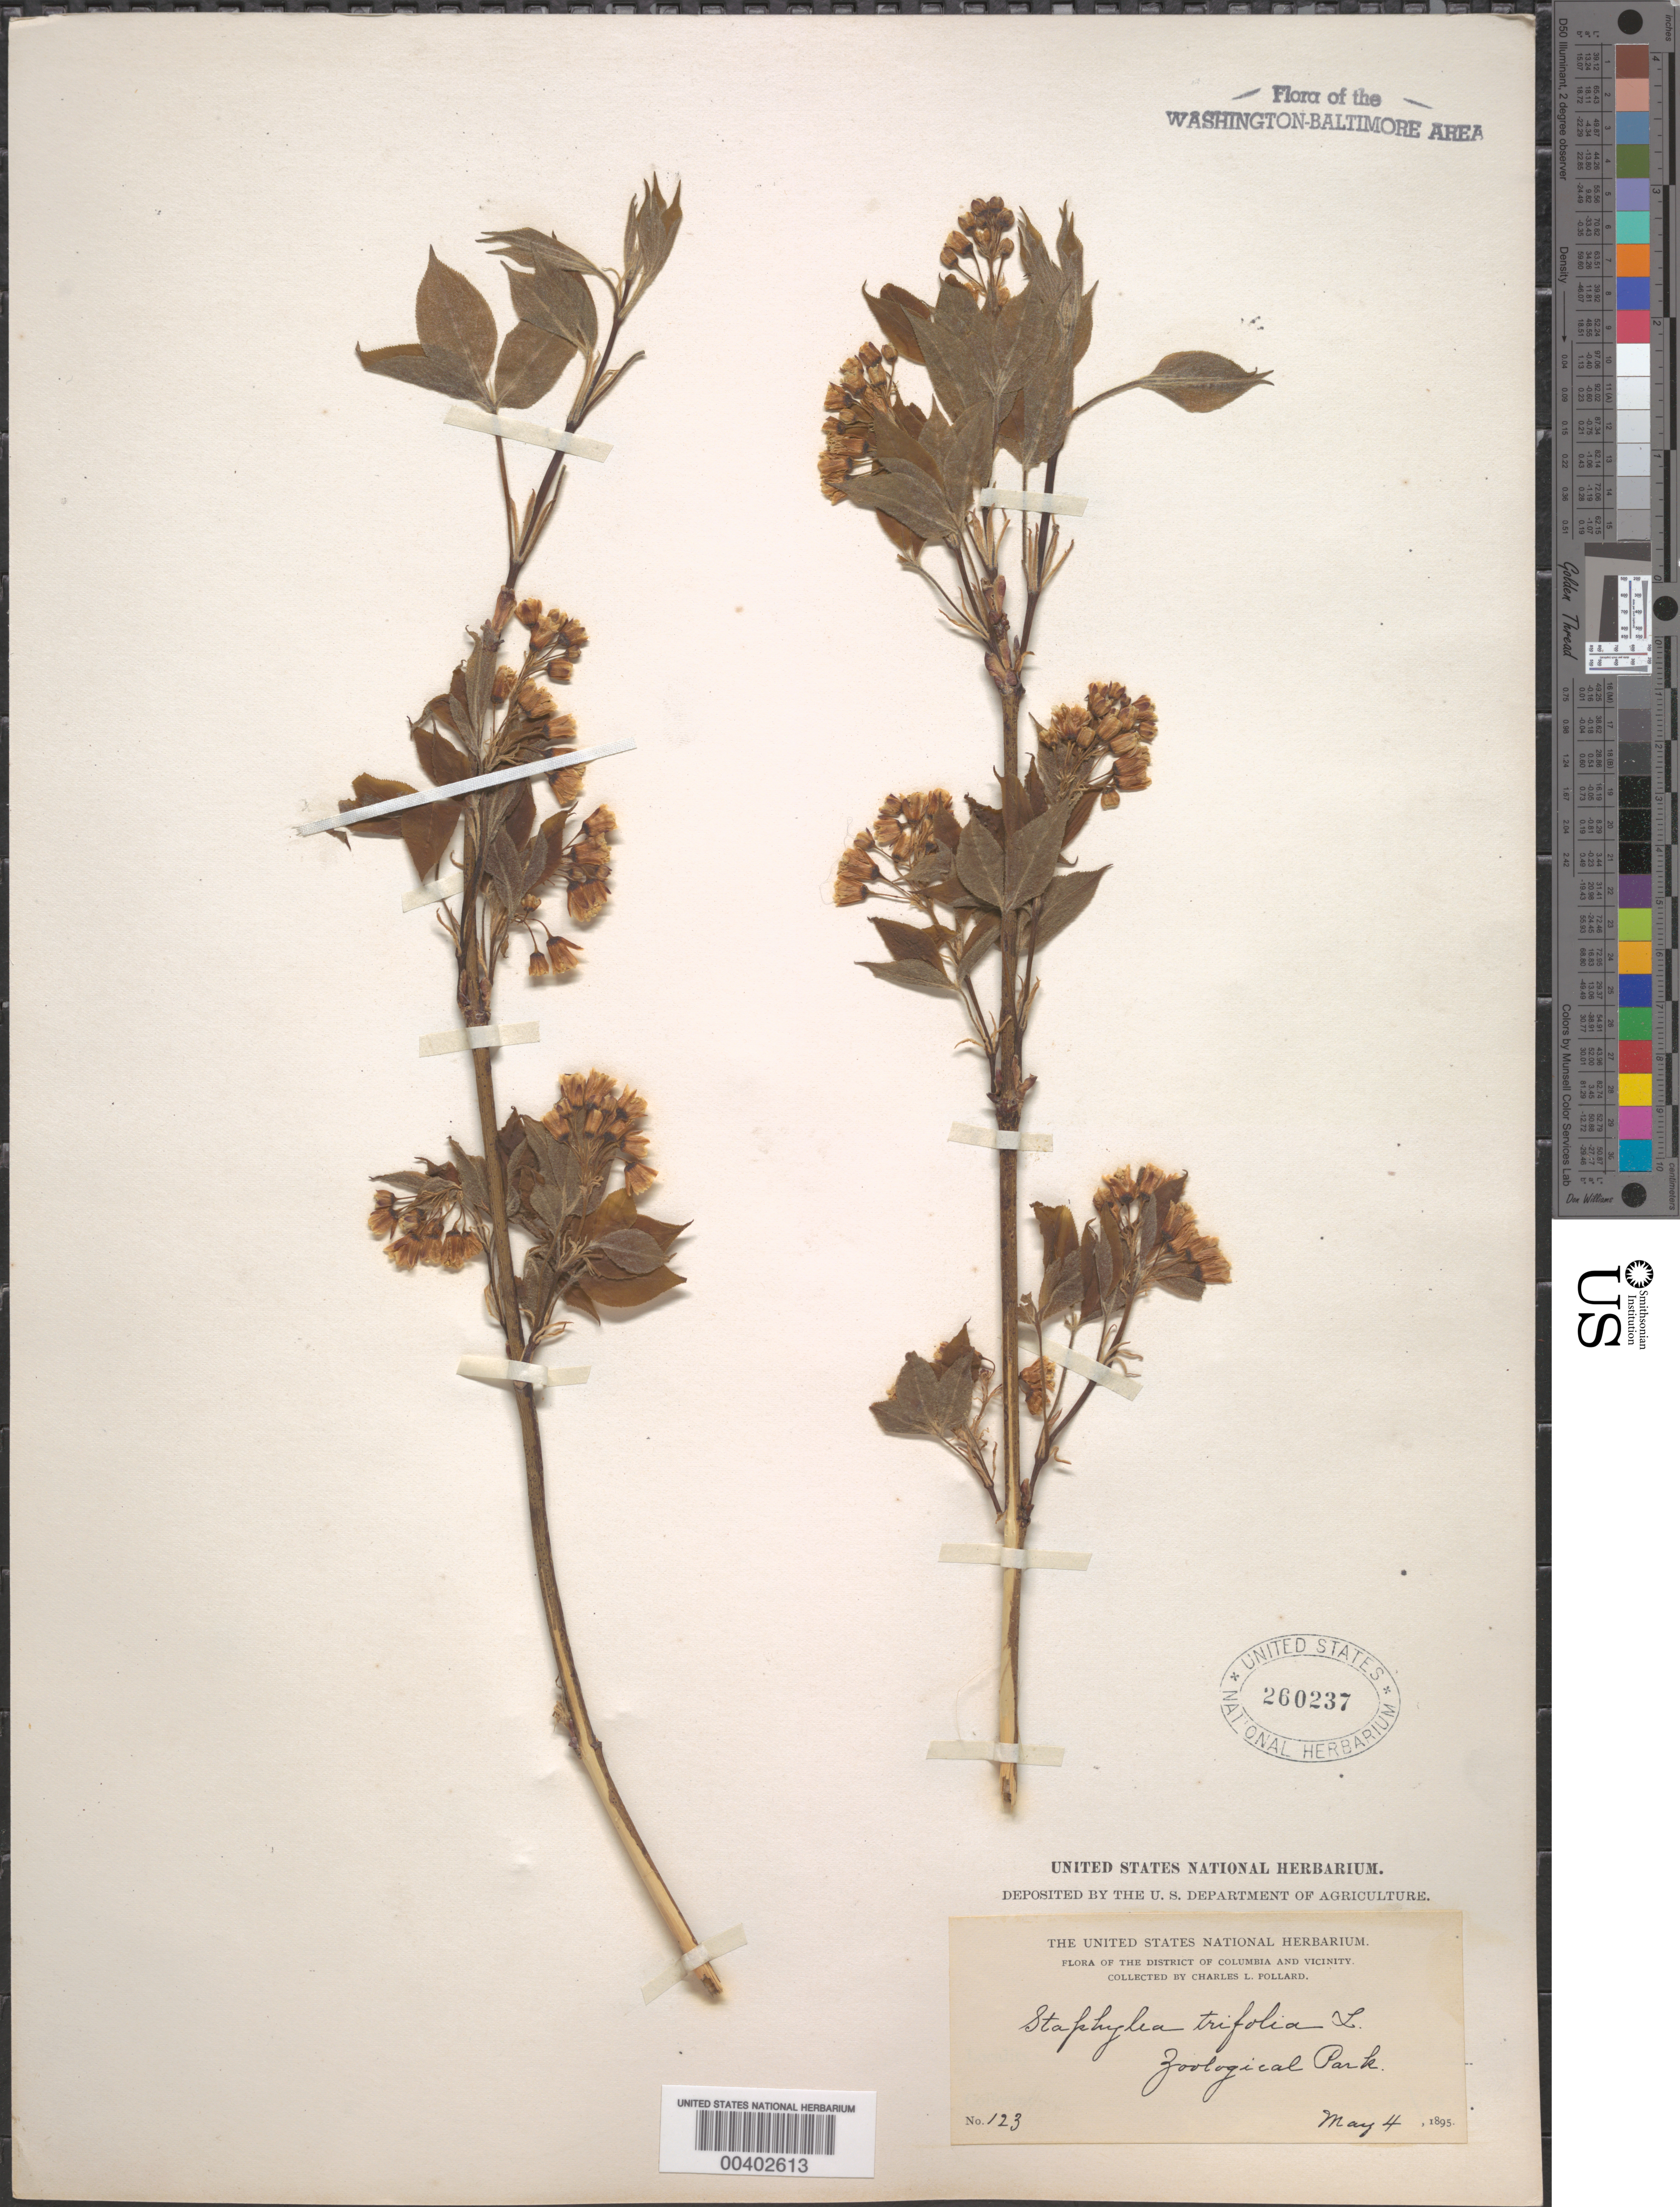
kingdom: Plantae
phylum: Tracheophyta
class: Magnoliopsida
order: Crossosomatales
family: Staphyleaceae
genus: Staphylea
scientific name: Staphylea trifolia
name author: L.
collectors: C. L. Pollard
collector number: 123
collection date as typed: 04 May 1895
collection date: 1895-05-04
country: United States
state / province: District of Columbia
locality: Zoological Park Rock Creek Park and vicinity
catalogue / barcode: US 260237